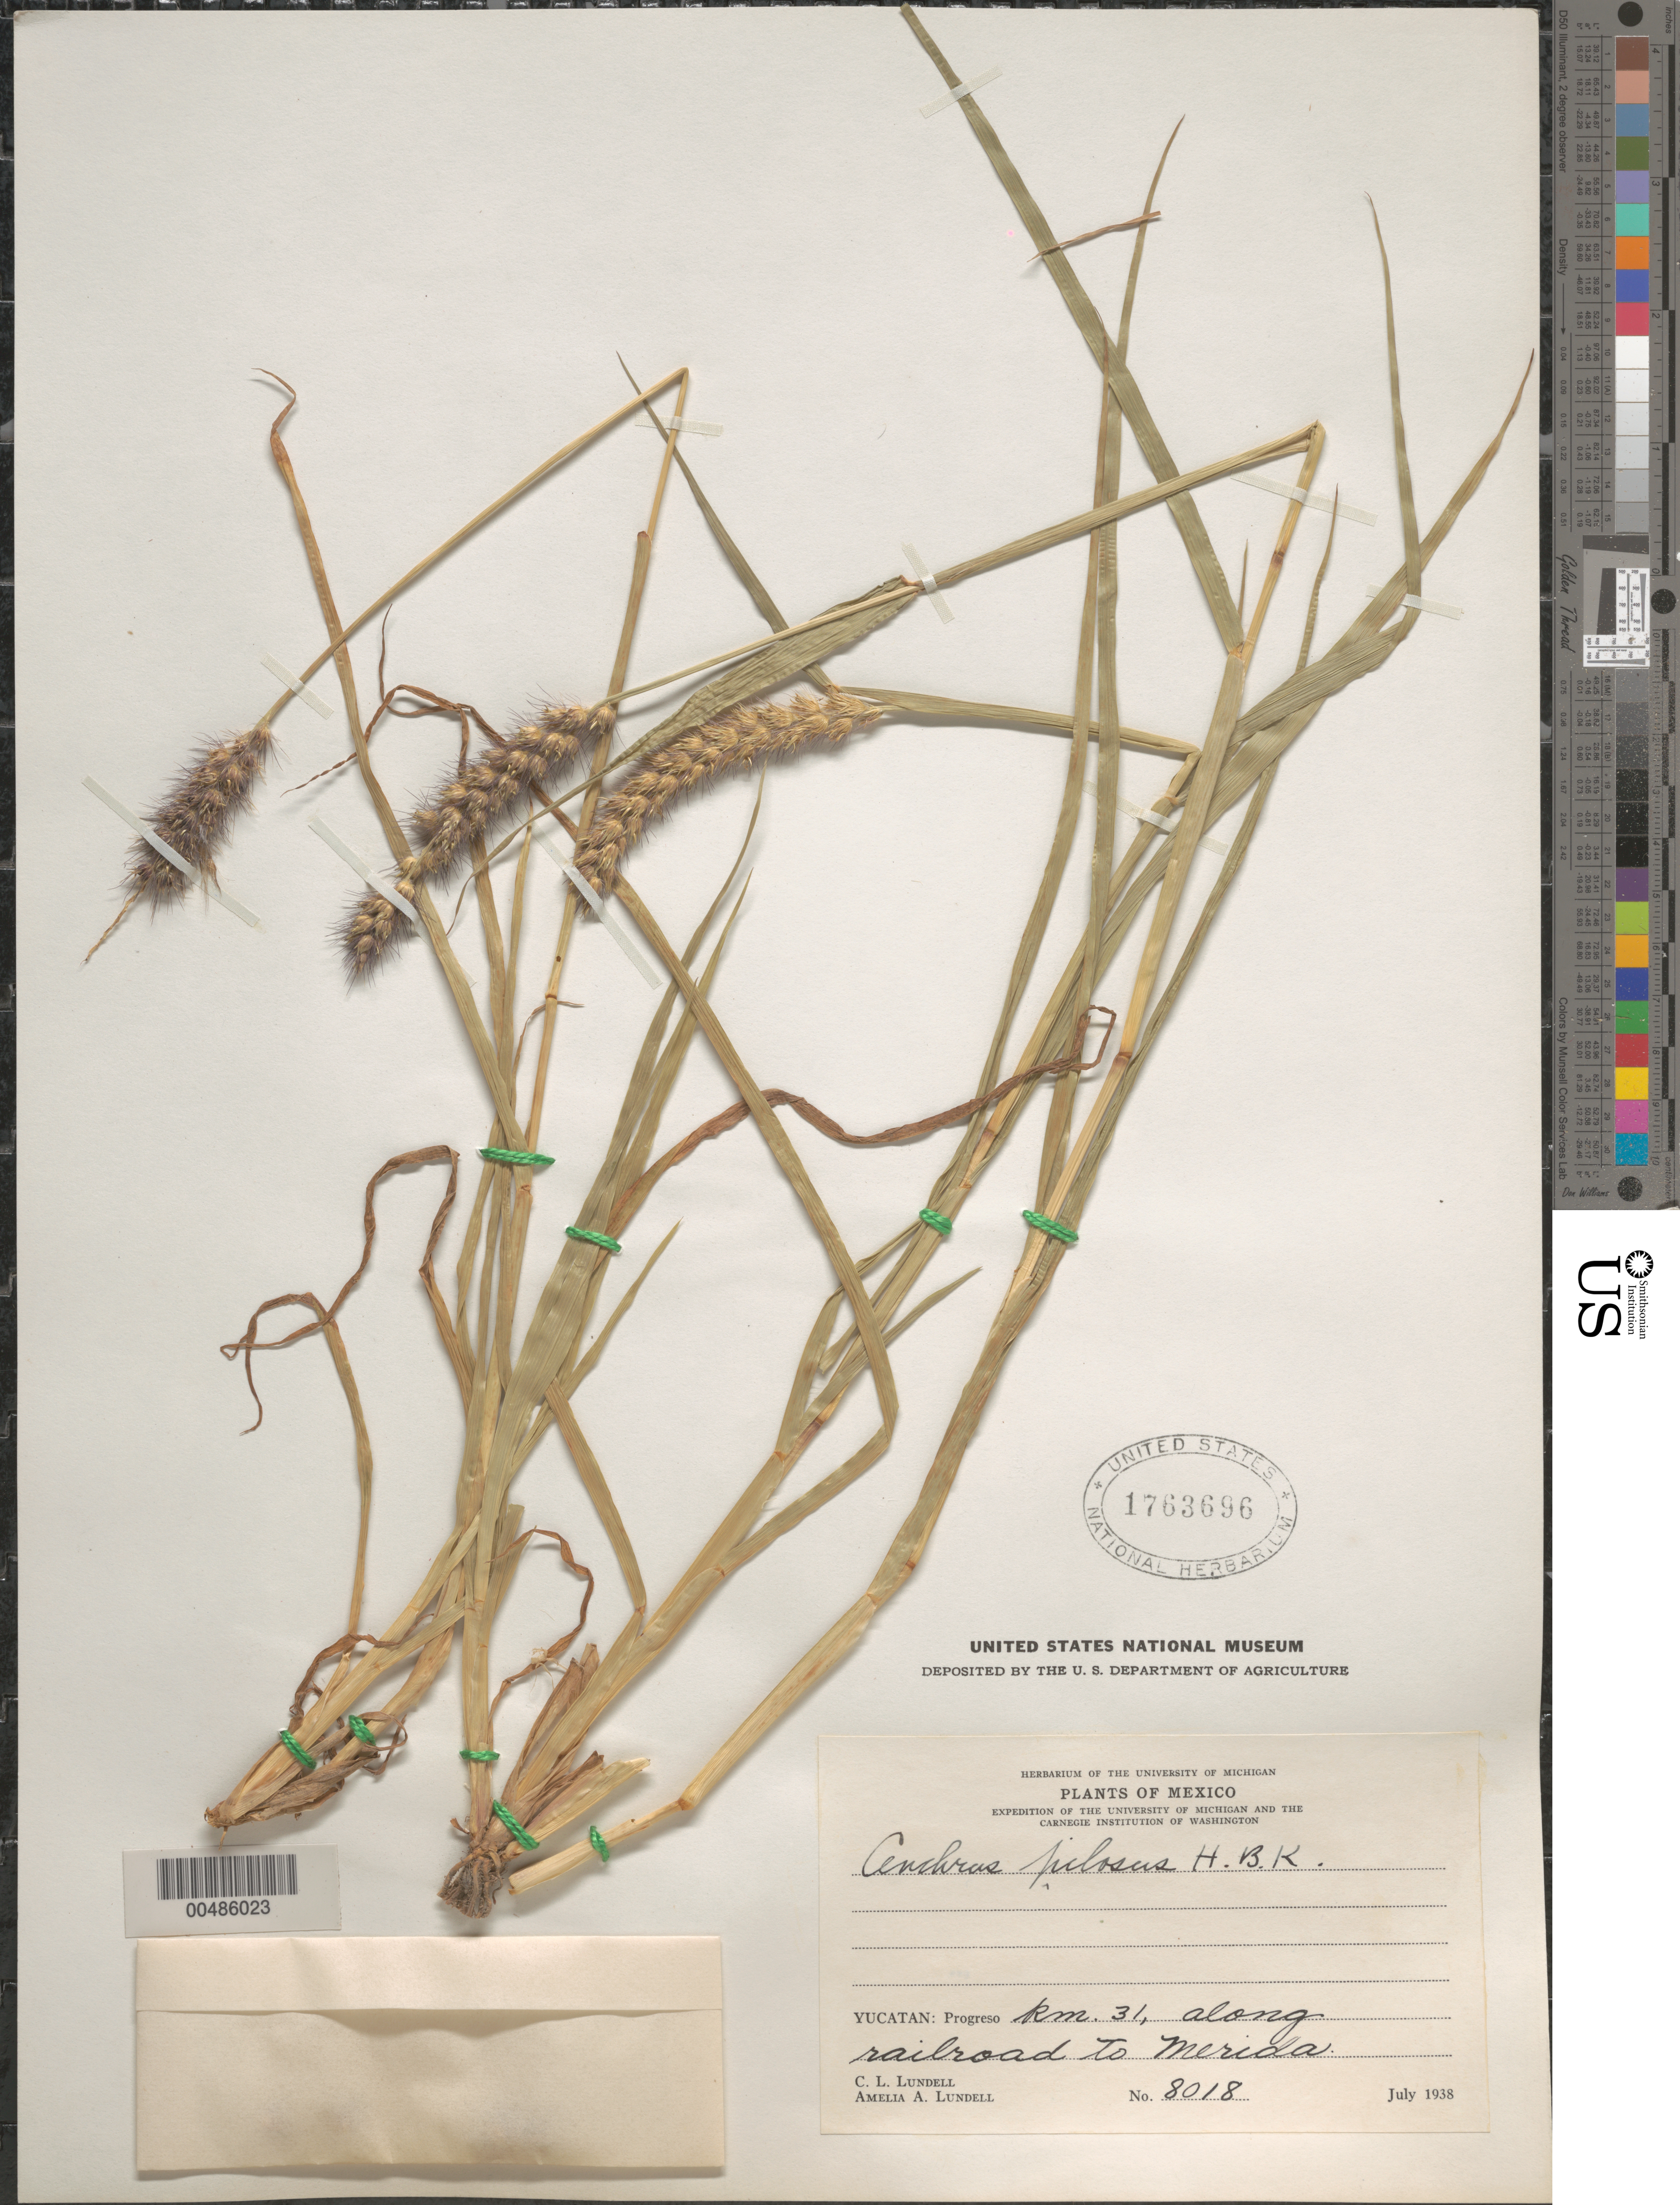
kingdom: Plantae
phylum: Tracheophyta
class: Liliopsida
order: Poales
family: Poaceae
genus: Cenchrus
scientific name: Cenchrus pilosus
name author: Kunth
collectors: C. L. Lundell & A. A. Lundell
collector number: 8018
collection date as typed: Jul 1938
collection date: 1938-07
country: Mexico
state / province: Yucatan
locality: Progreso, Km 31, along railroad to Merida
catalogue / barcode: US 1763696